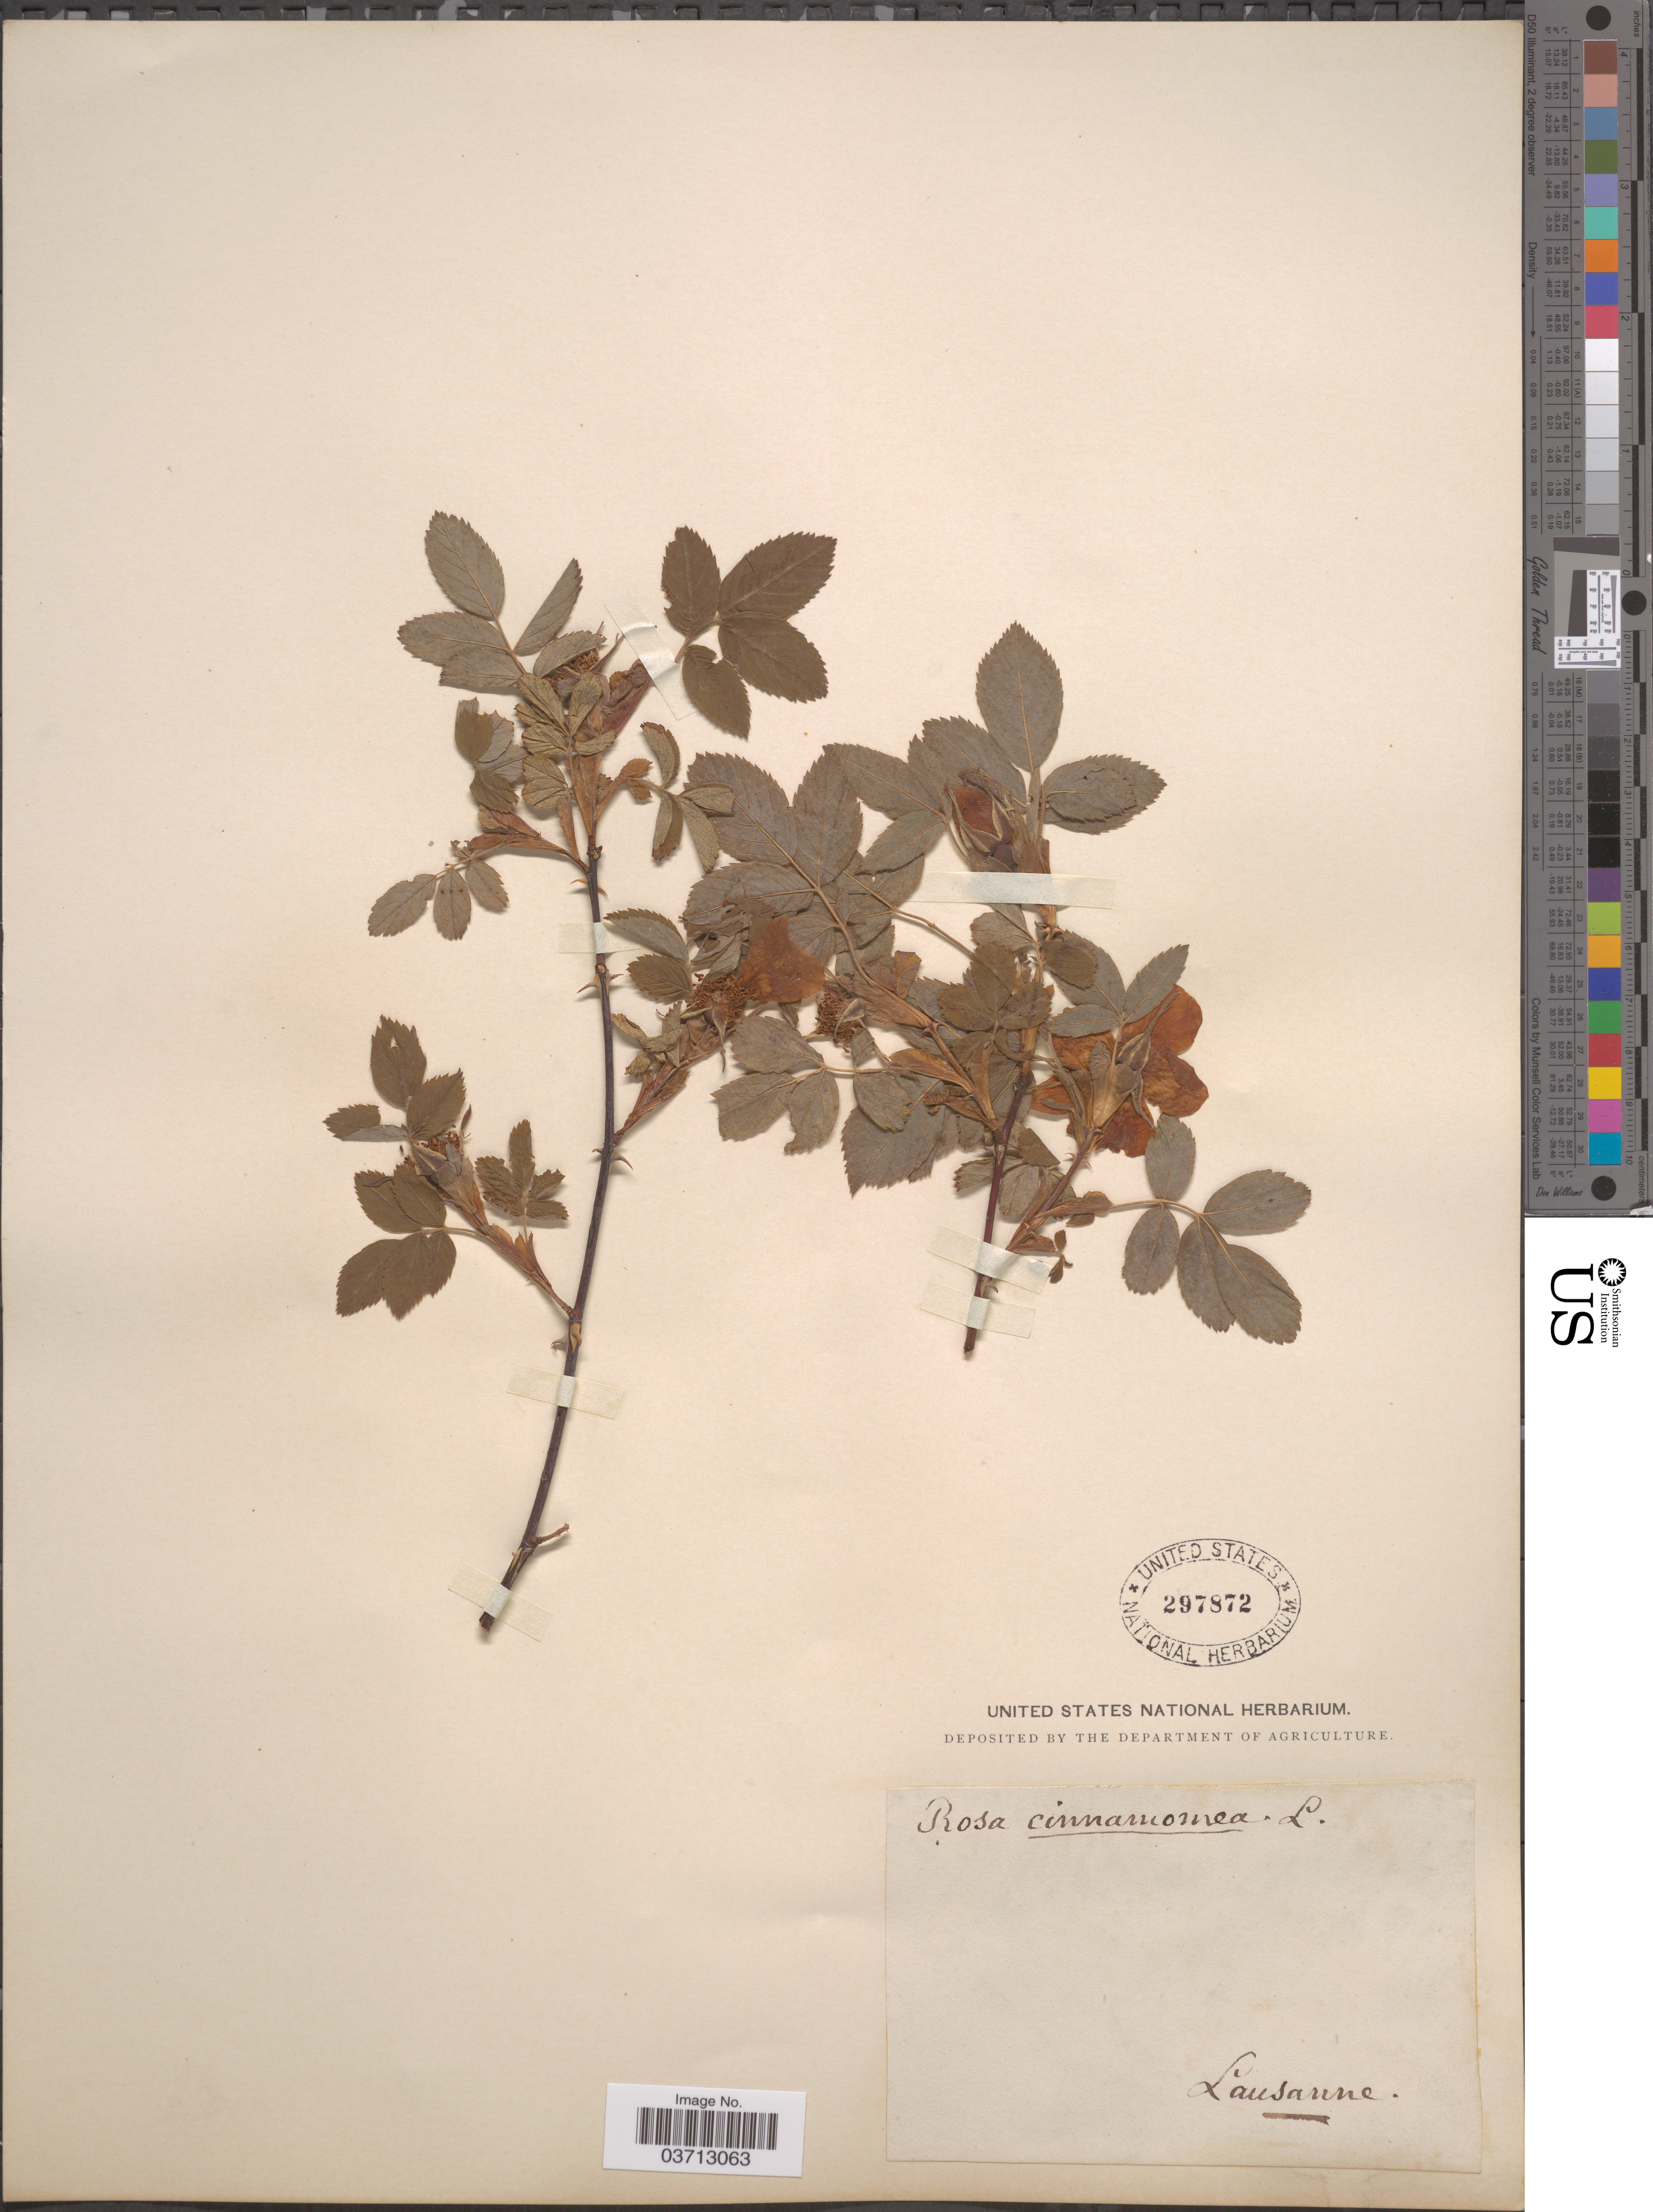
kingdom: Plantae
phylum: Tracheophyta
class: Magnoliopsida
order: Rosales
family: Rosaceae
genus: Rosa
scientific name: Rosa cinnamomea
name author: L.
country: Switzerland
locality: Lausanne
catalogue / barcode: US 297872